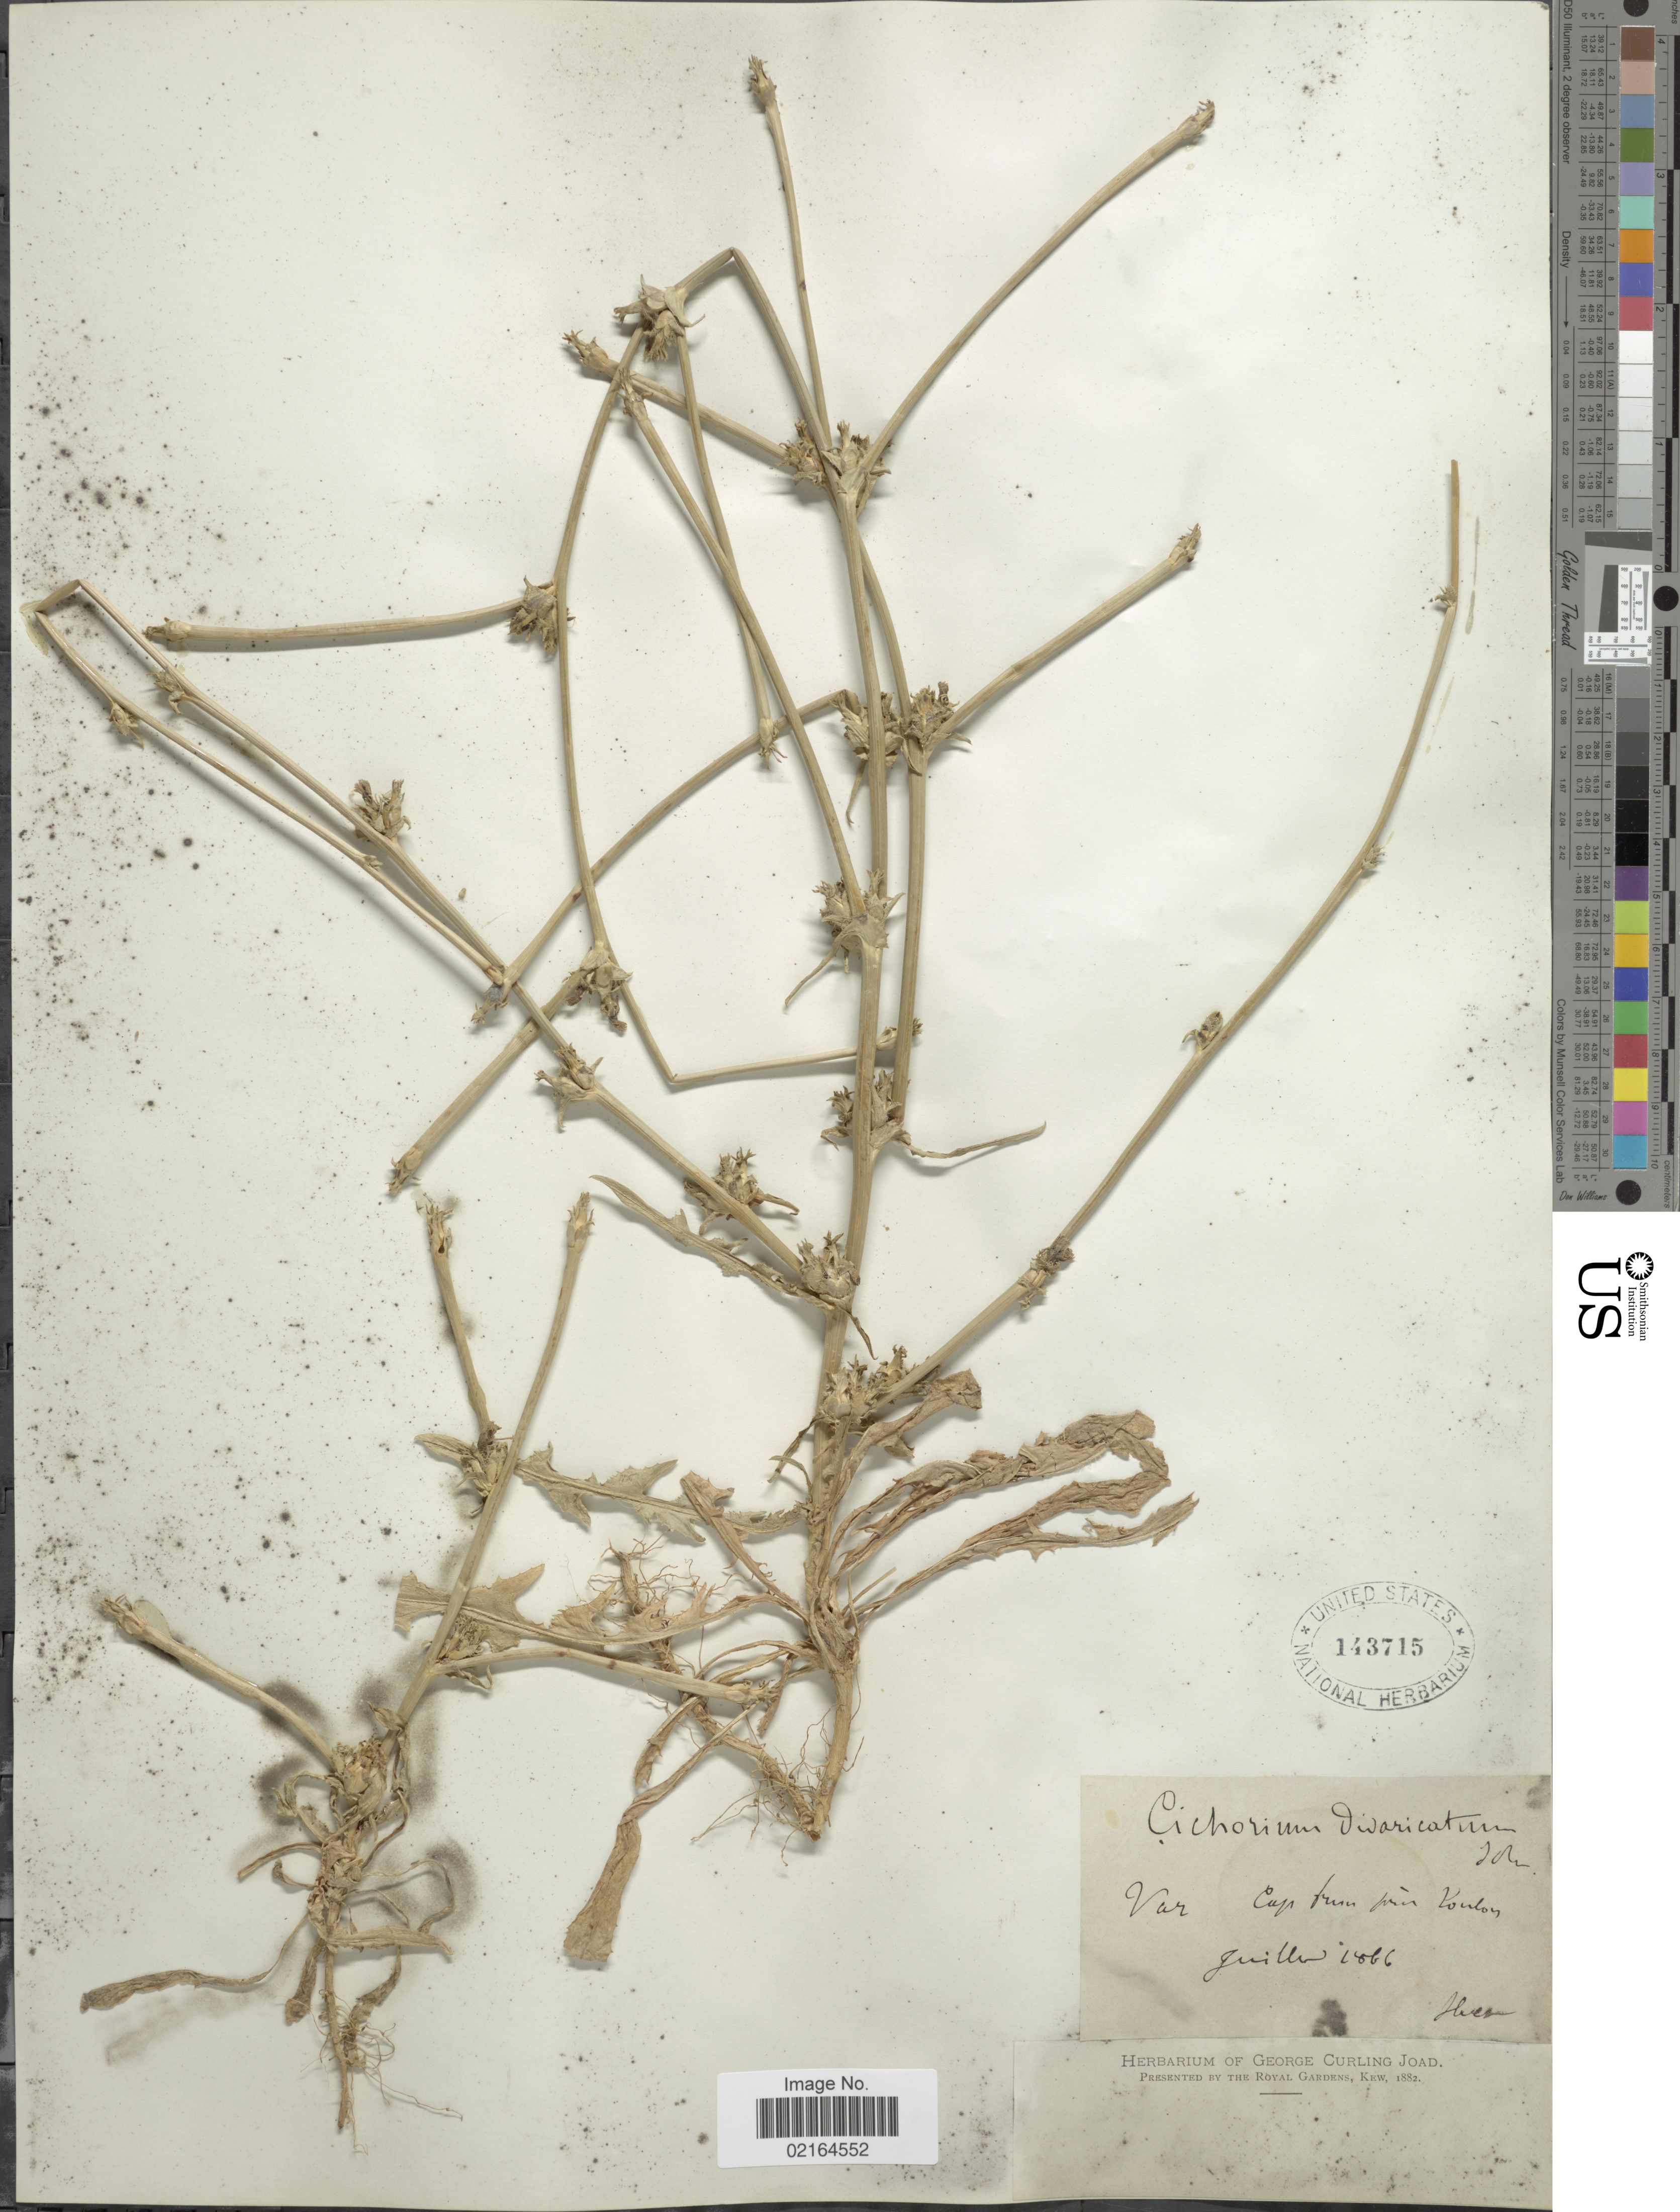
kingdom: Plantae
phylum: Tracheophyta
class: Magnoliopsida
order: Asterales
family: Asteraceae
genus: Cichorium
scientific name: Cichorium intybus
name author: L.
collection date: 1866-07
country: France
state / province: Provence-Alpes-Côte d'Azur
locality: Var. Cap from pres Koulou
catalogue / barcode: US 143715